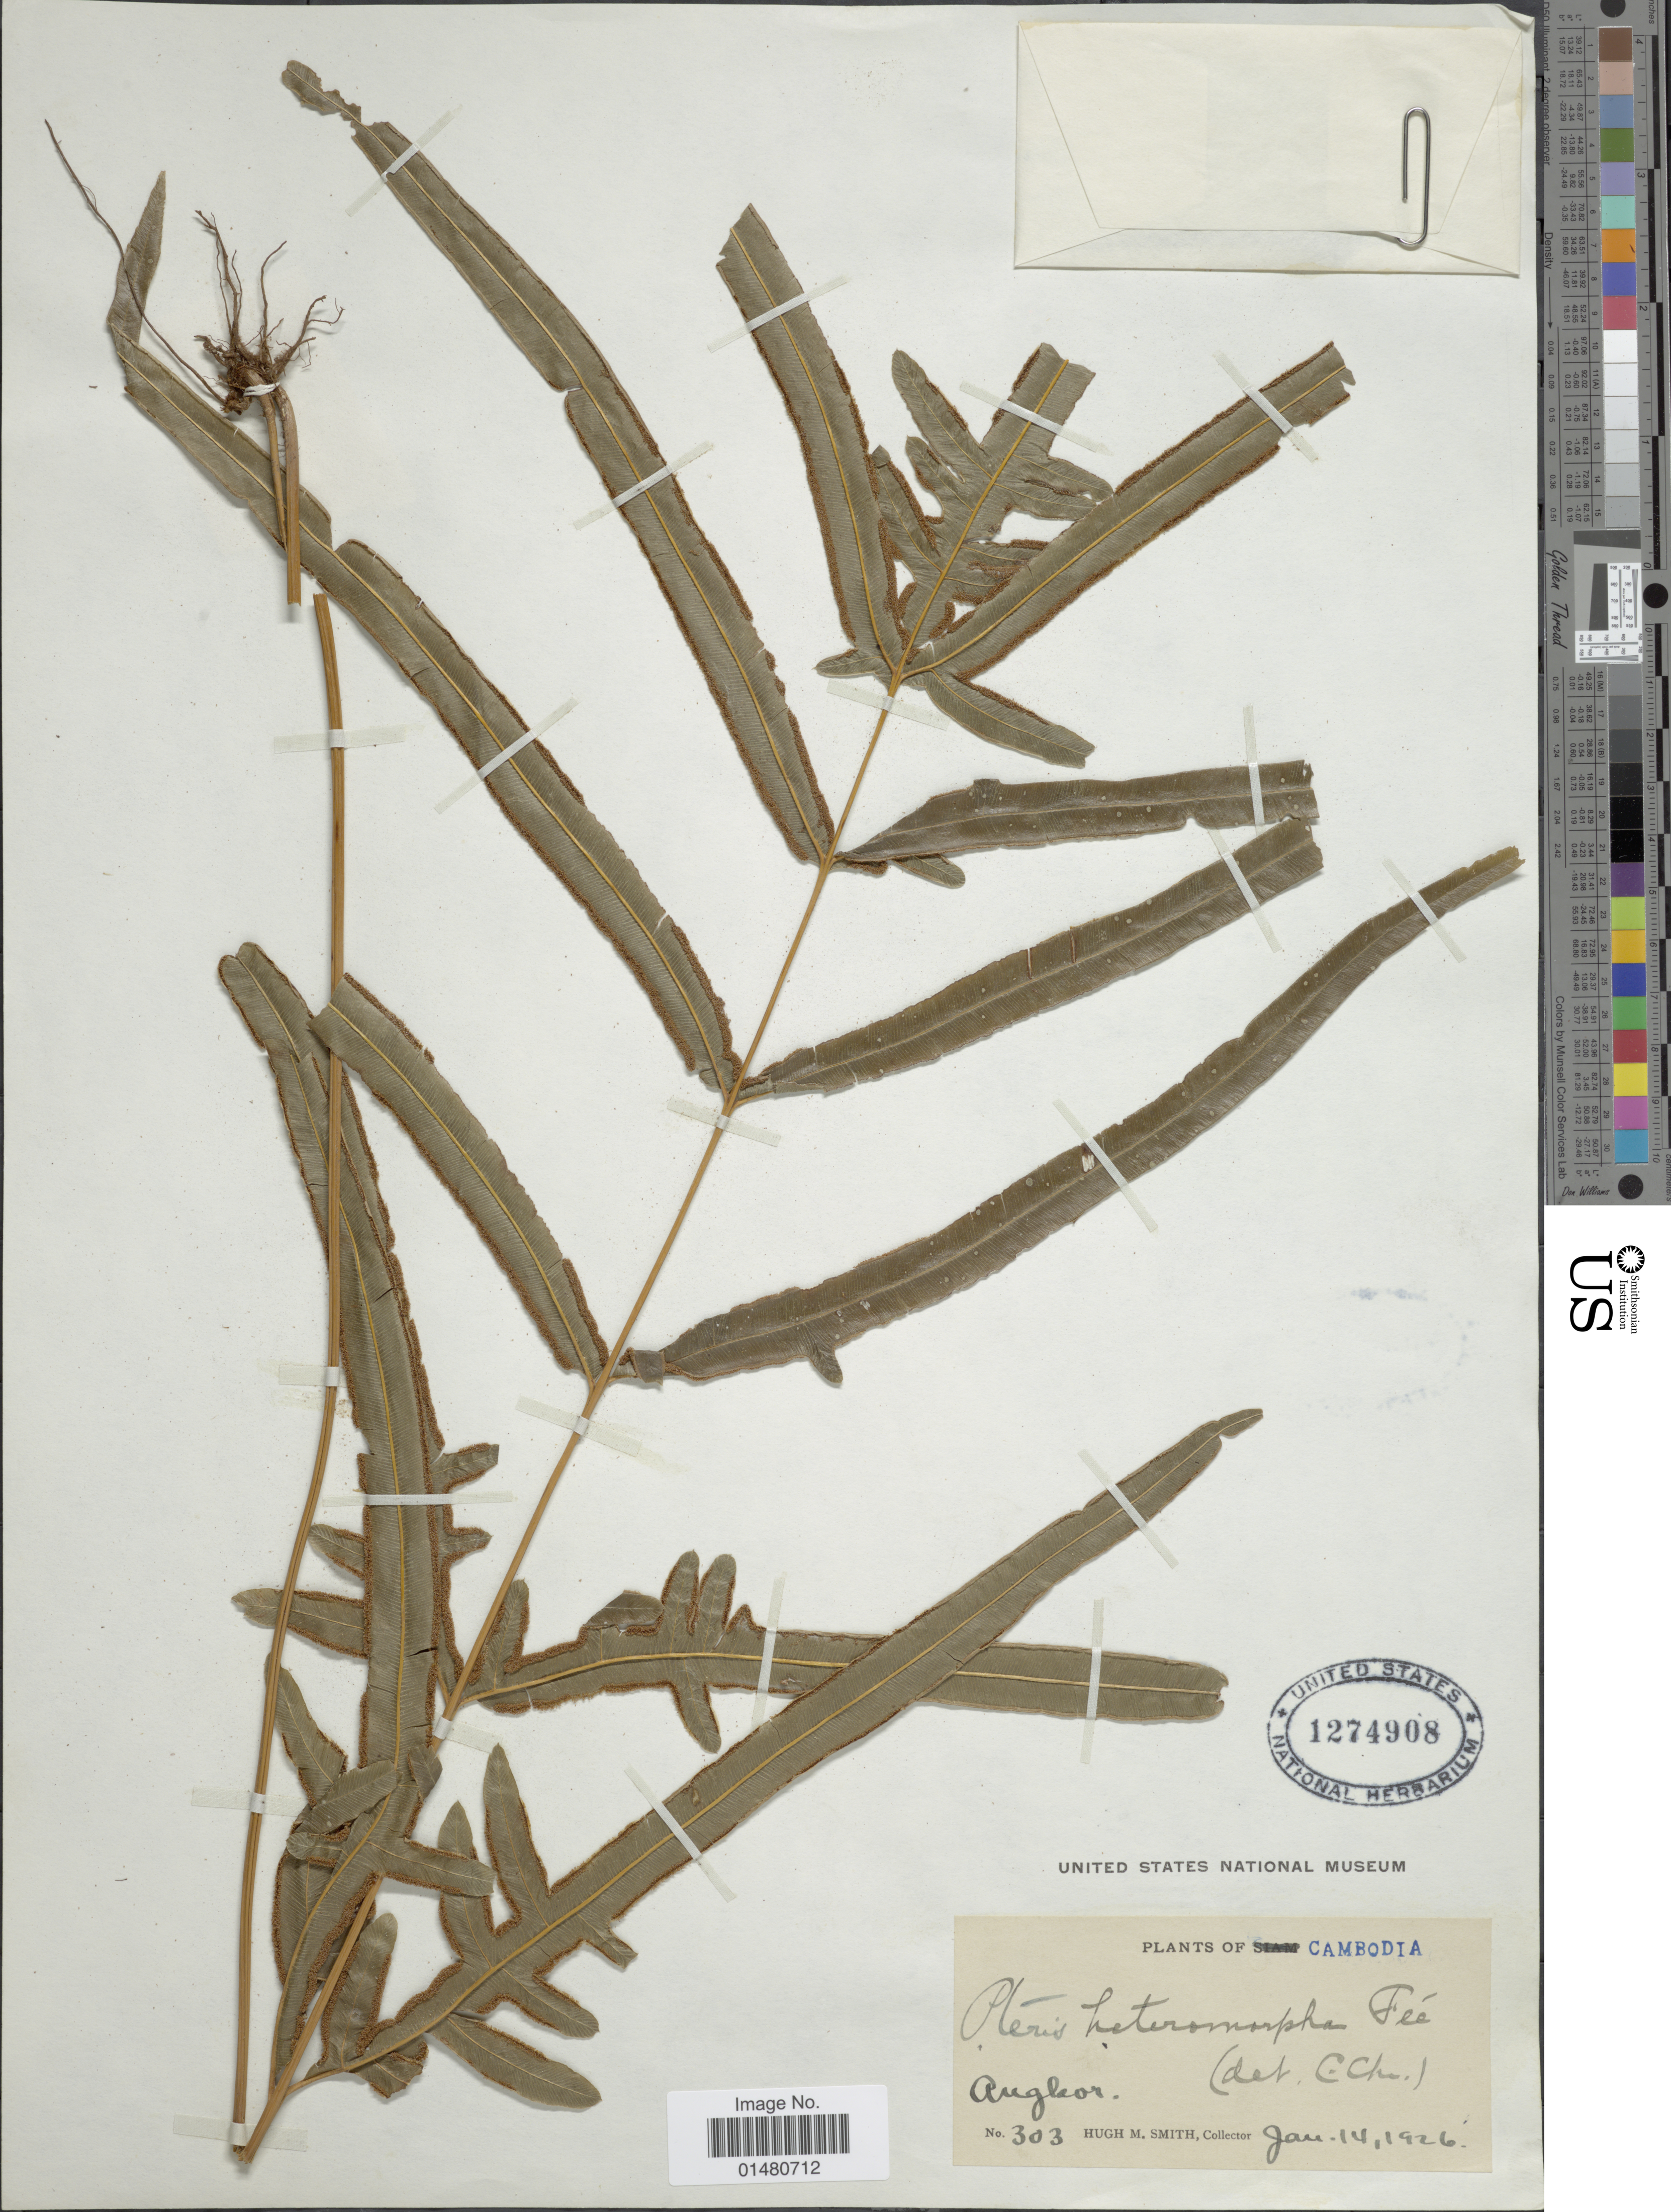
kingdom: Plantae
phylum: Tracheophyta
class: Polypodiopsida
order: Polypodiales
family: Pteridaceae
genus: Pteris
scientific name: Pteris heteromorpha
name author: Fée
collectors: H. M. Smith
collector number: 303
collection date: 1926-01-14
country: Cambodia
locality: Angkor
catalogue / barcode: US 1274908